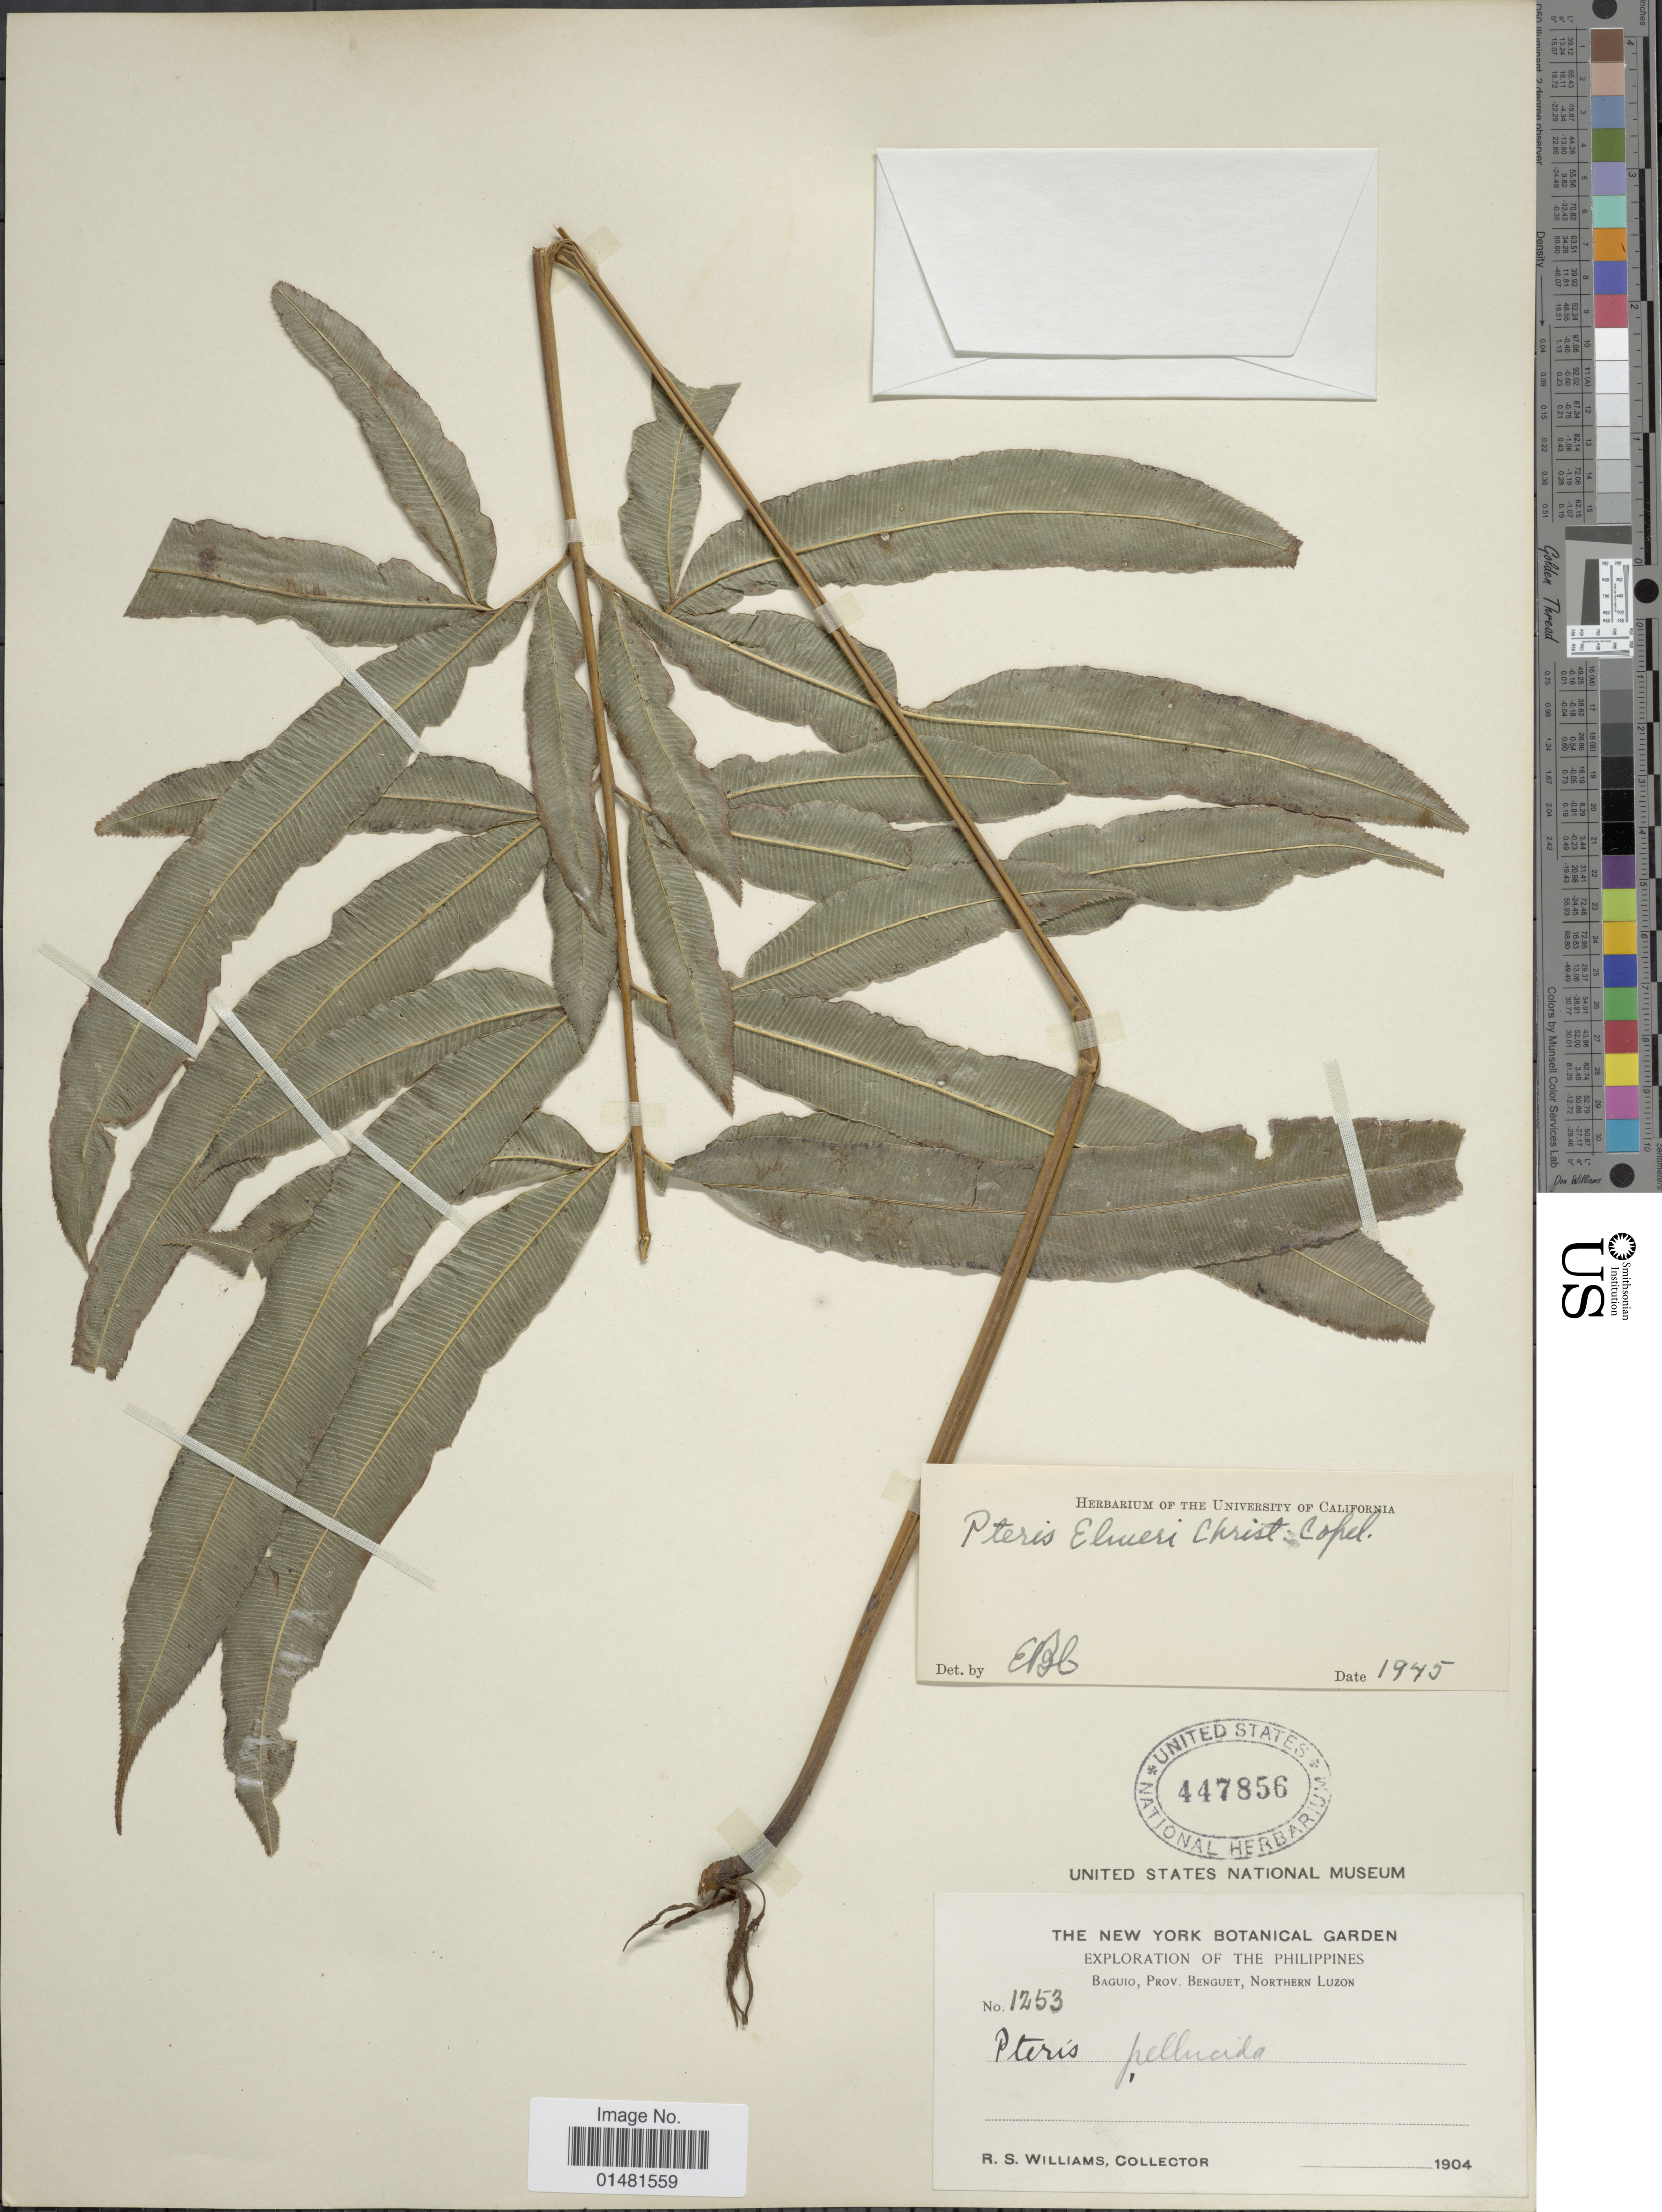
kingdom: Plantae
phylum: Tracheophyta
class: Polypodiopsida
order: Polypodiales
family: Pteridaceae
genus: Pteris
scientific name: Pteris elmeri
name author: Christ ex Copel.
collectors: R. S. Williams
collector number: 1253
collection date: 1904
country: Philippines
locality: Baguio, Prov. Benguet, Northern Luzon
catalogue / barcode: US 447856